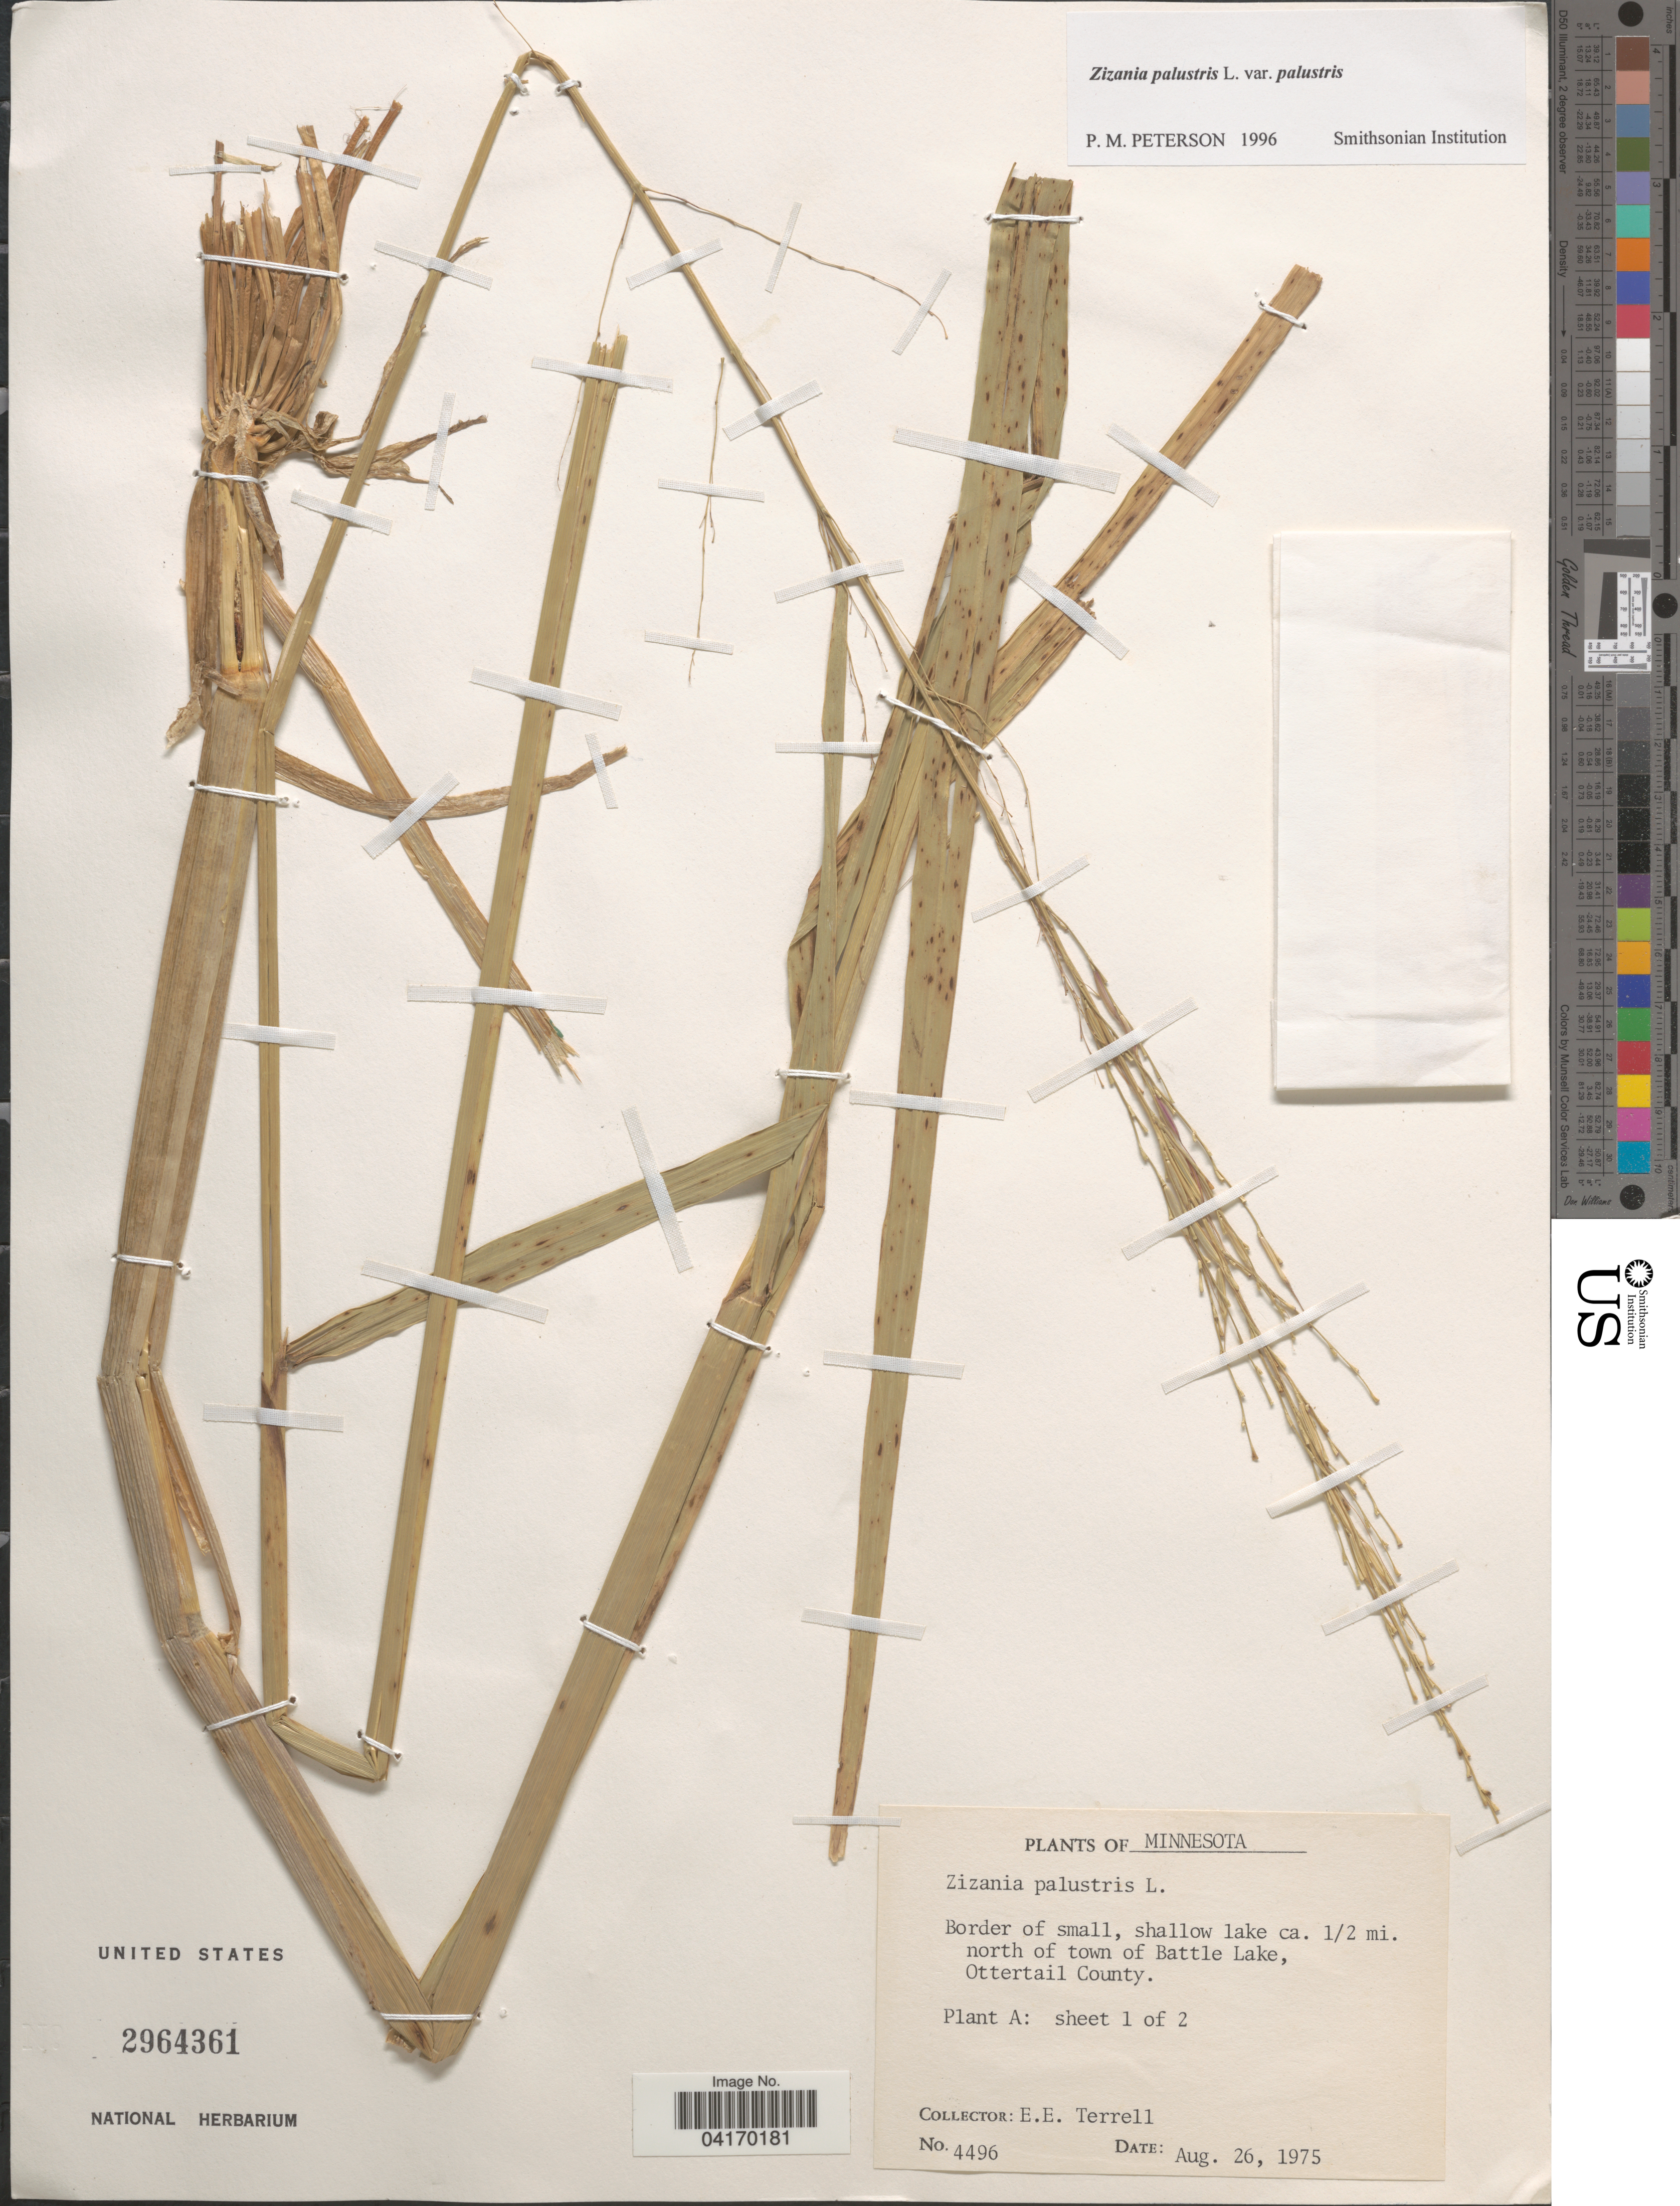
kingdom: Plantae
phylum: Tracheophyta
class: Liliopsida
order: Poales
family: Poaceae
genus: Zizania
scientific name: Zizania palustris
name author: L.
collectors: E. E. Terrell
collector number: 4496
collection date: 1975-08-26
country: United States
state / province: Minnesota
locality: Border of small, shallow lake ca. ½ mi. north of town of Battle Lake, Ottertail County.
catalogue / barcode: US 2964361